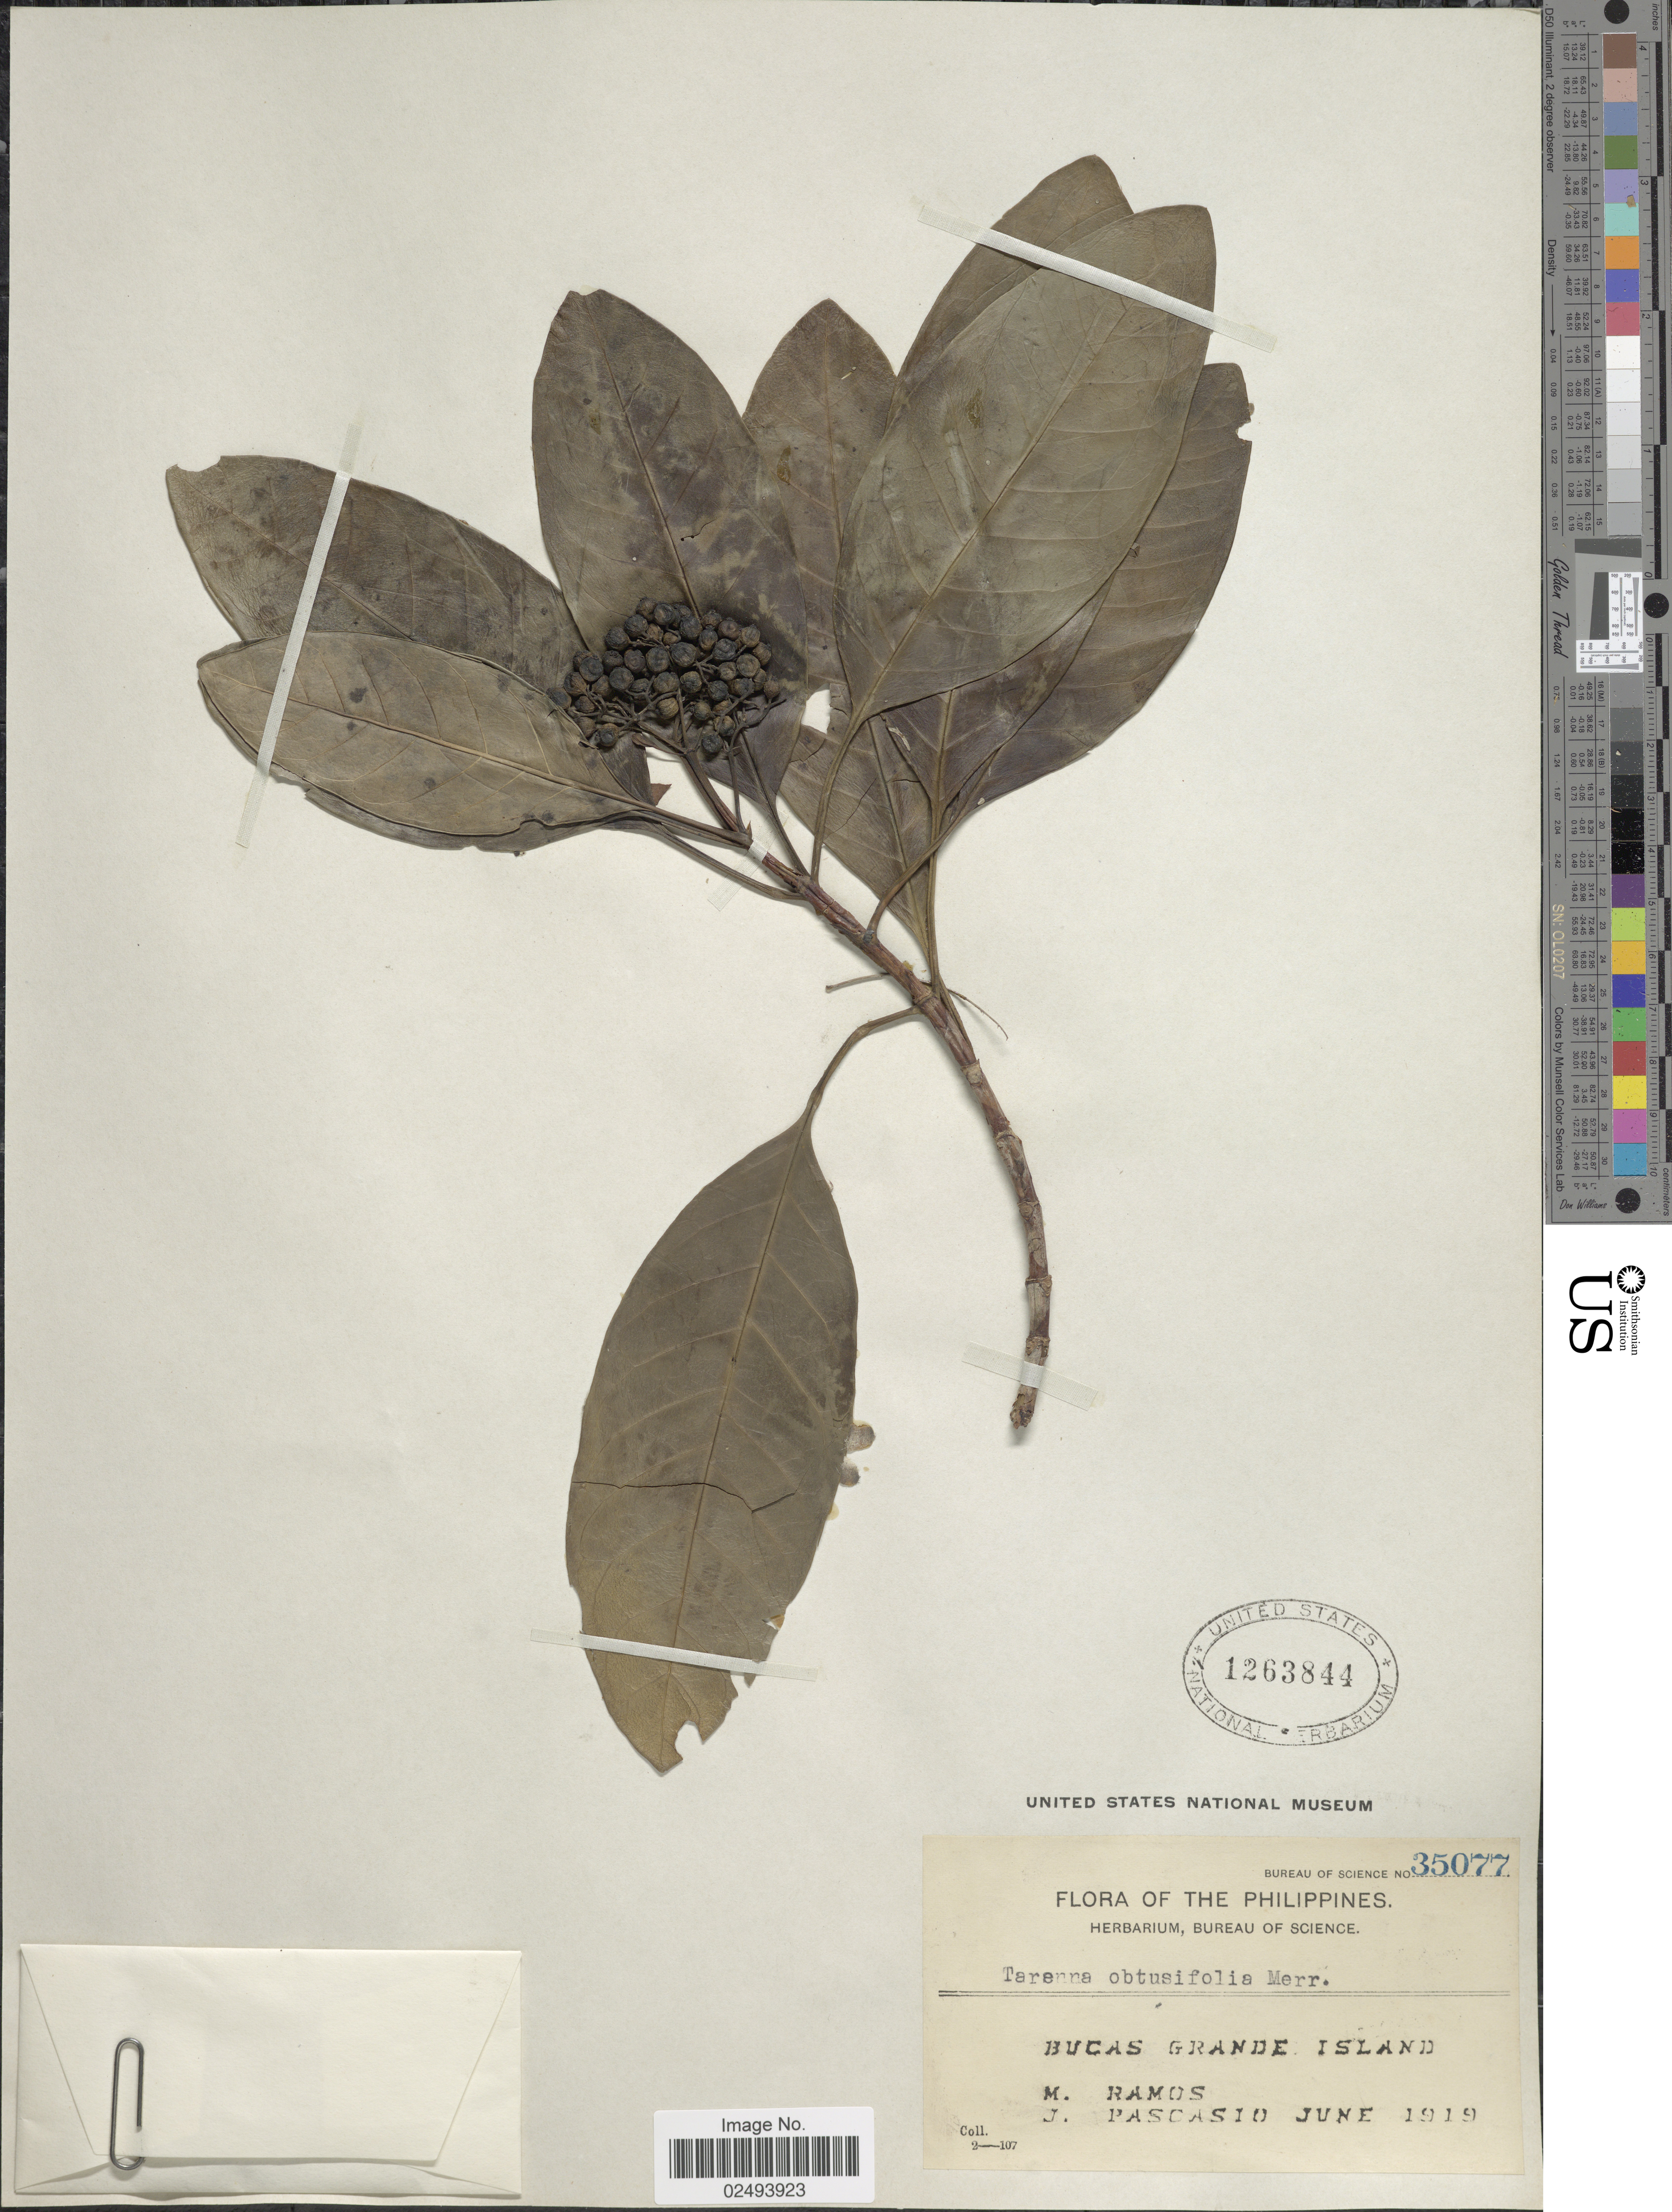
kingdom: Plantae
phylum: Tracheophyta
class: Magnoliopsida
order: Gentianales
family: Rubiaceae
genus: Tarenna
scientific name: Tarenna obtusifolia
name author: Merr.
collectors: M. Ramos & J. Pascasio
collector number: Bureau of Science 35077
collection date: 1919-06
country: Philippines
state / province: Caraga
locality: Bucas Grande Island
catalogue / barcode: US 1263844